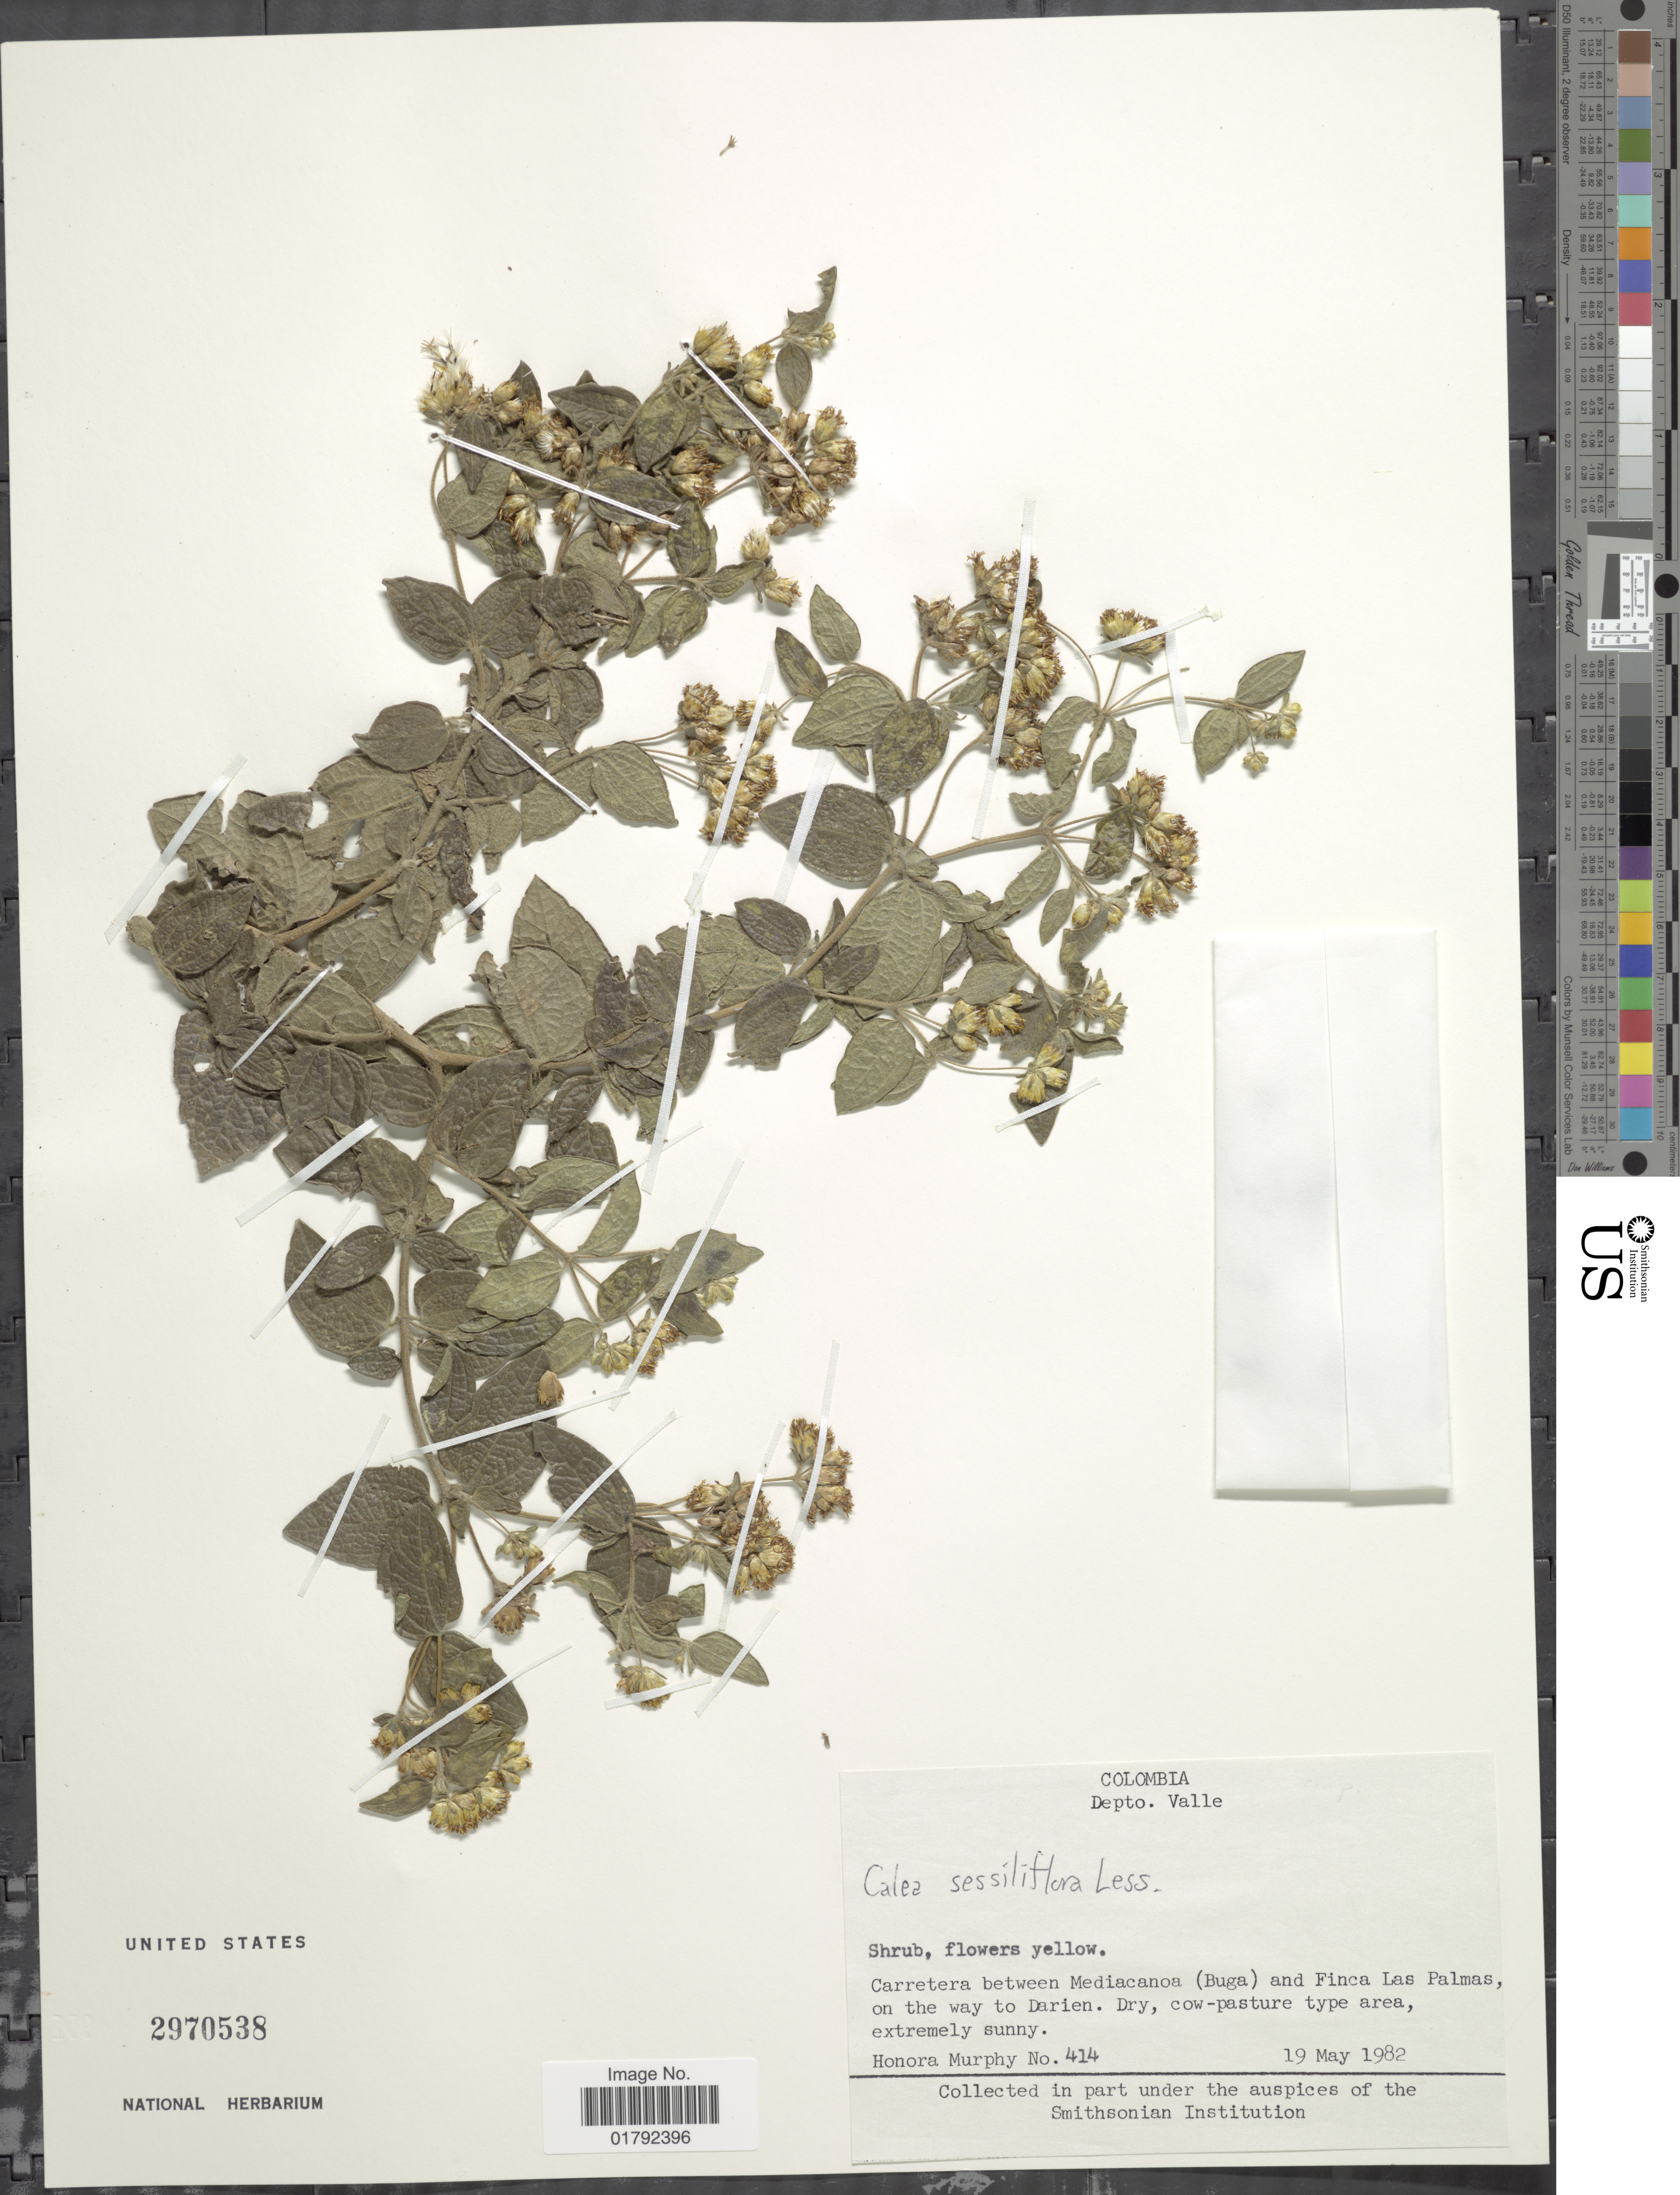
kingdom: Plantae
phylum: Tracheophyta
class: Magnoliopsida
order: Asterales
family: Asteraceae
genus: Calea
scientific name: Calea sessiliflora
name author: Less.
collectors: H. Murphy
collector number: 414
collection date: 1982-05-19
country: Colombia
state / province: Valle del Cauca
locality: Valle, Carretera between Mediacanoa (Buga) and Finca Las Palmas, on the way to Darien.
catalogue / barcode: US 2970538